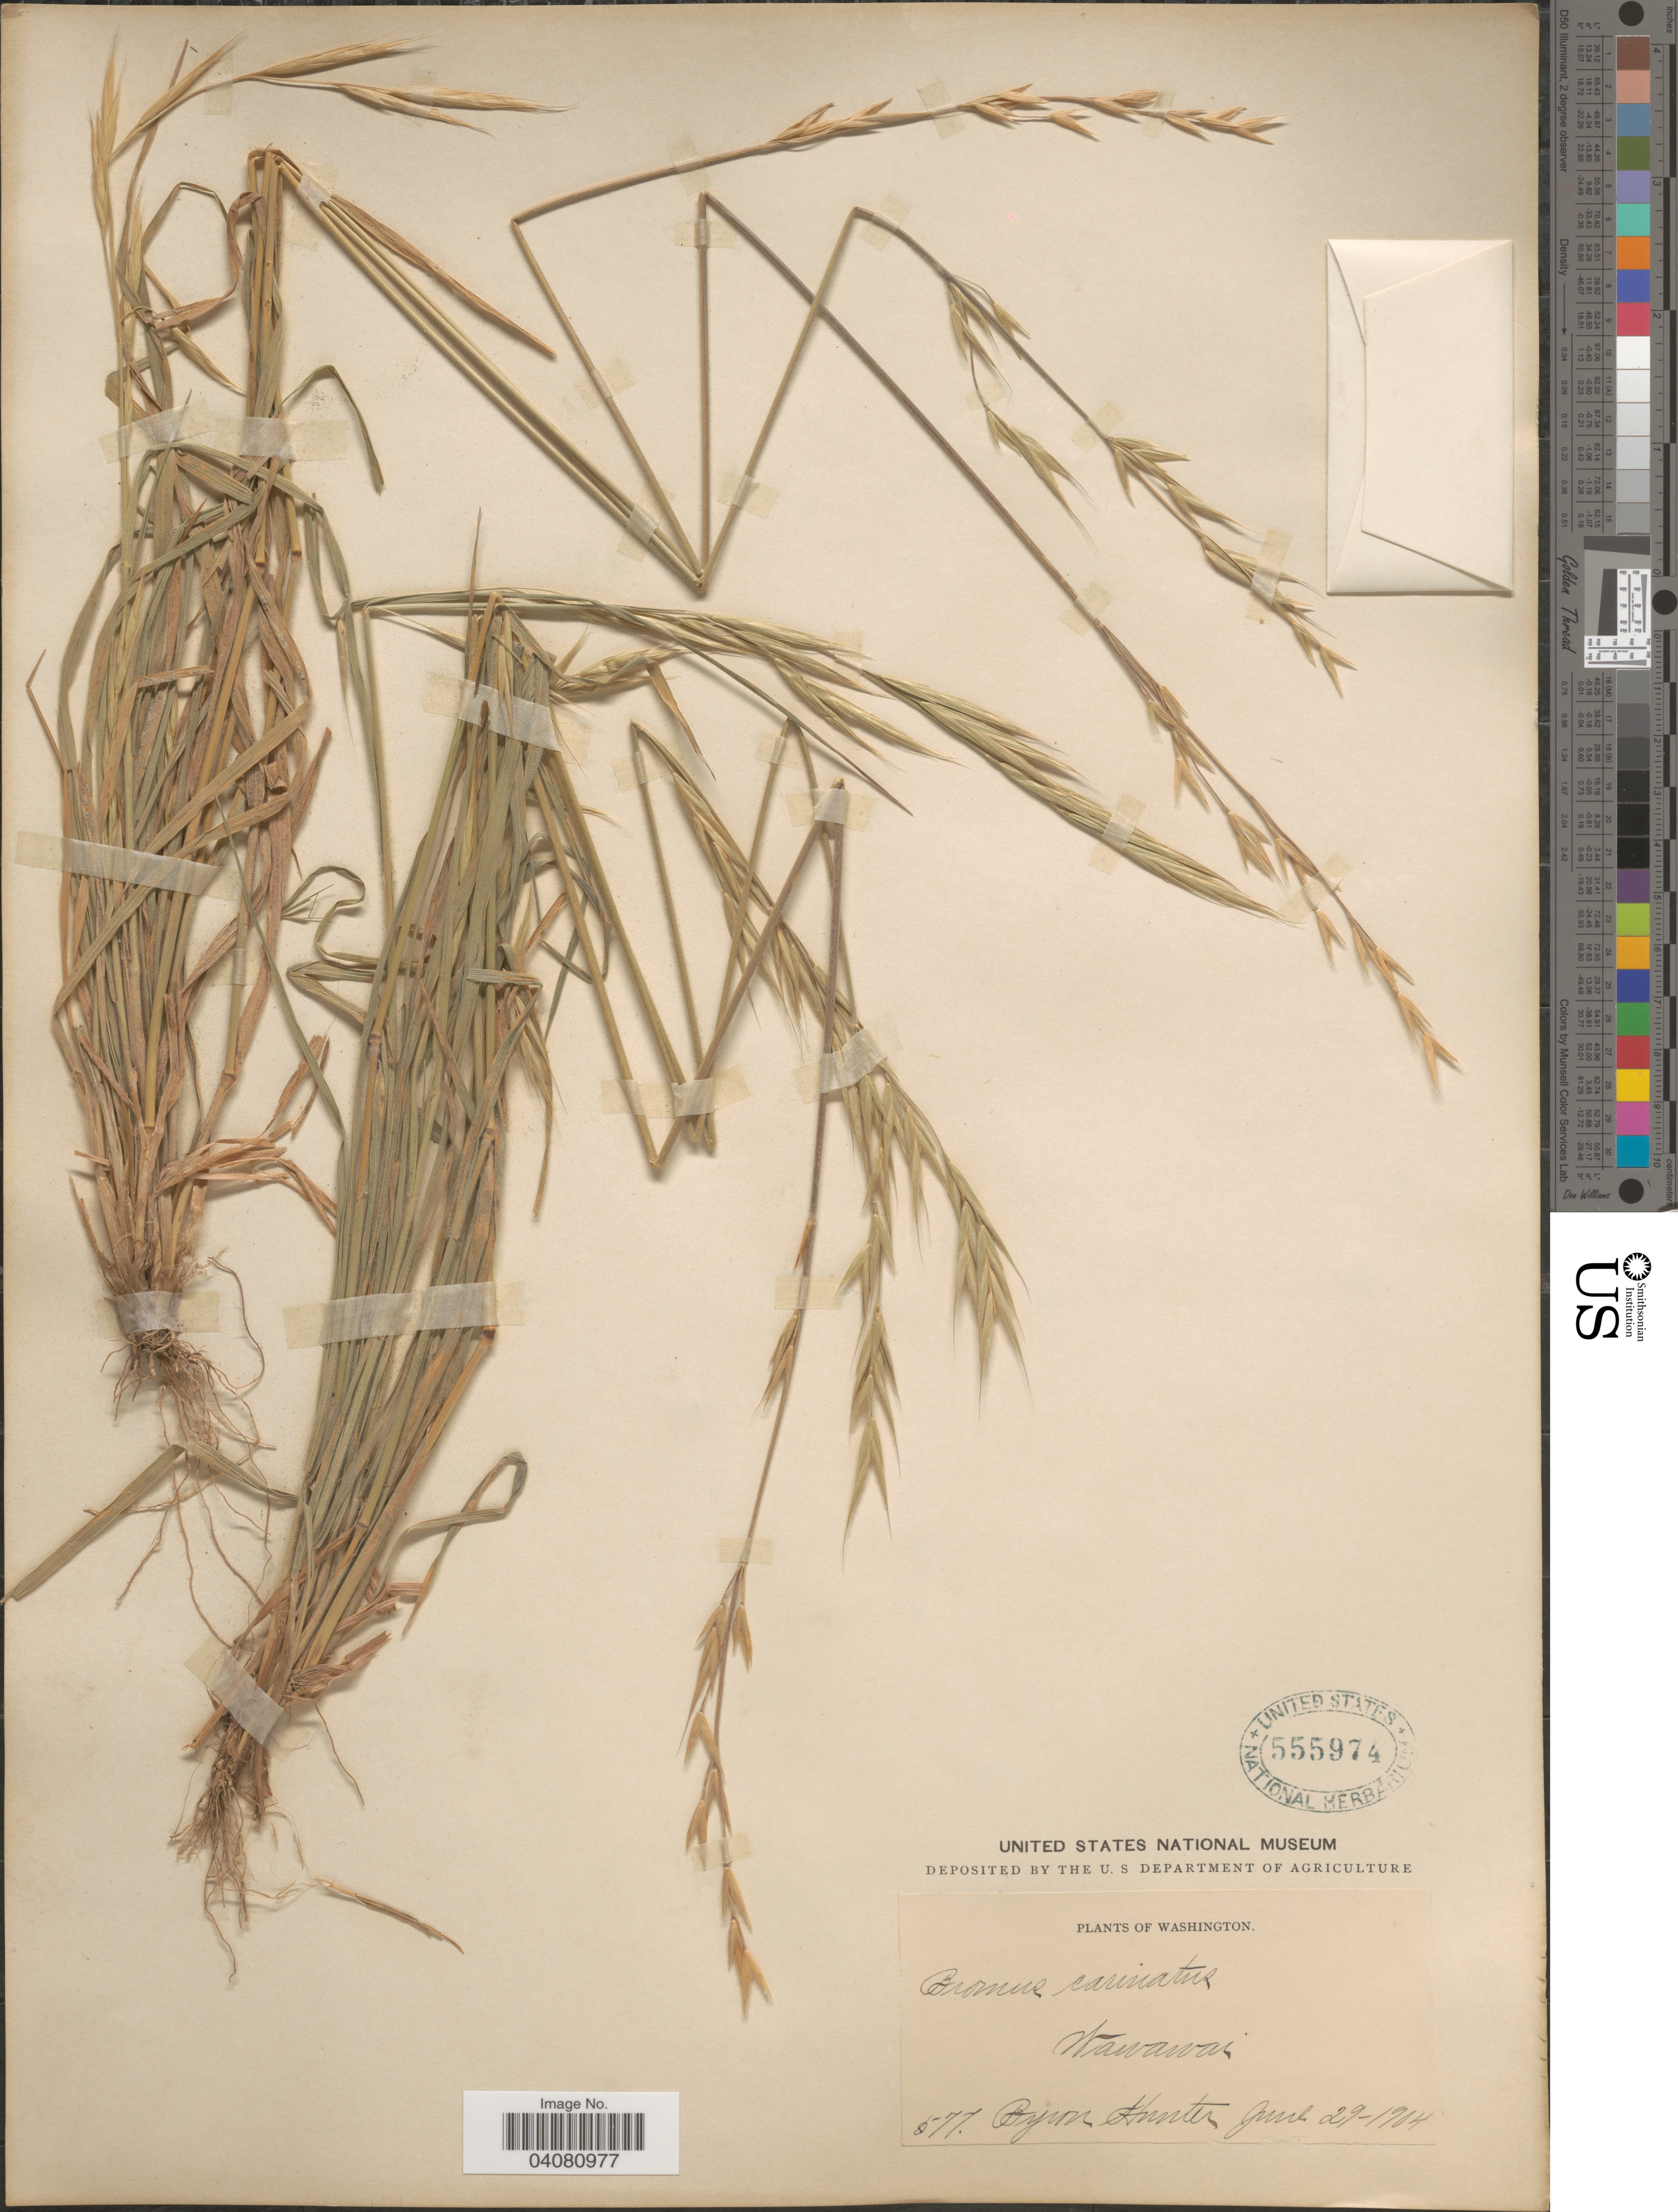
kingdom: Plantae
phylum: Tracheophyta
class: Liliopsida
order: Poales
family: Poaceae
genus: Bromus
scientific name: Bromus carinatus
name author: Hook. & Arn.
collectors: B. Hunter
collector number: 577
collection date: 1904-06-29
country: United States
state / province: Washington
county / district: Whitman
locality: Wawawai.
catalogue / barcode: US 555974